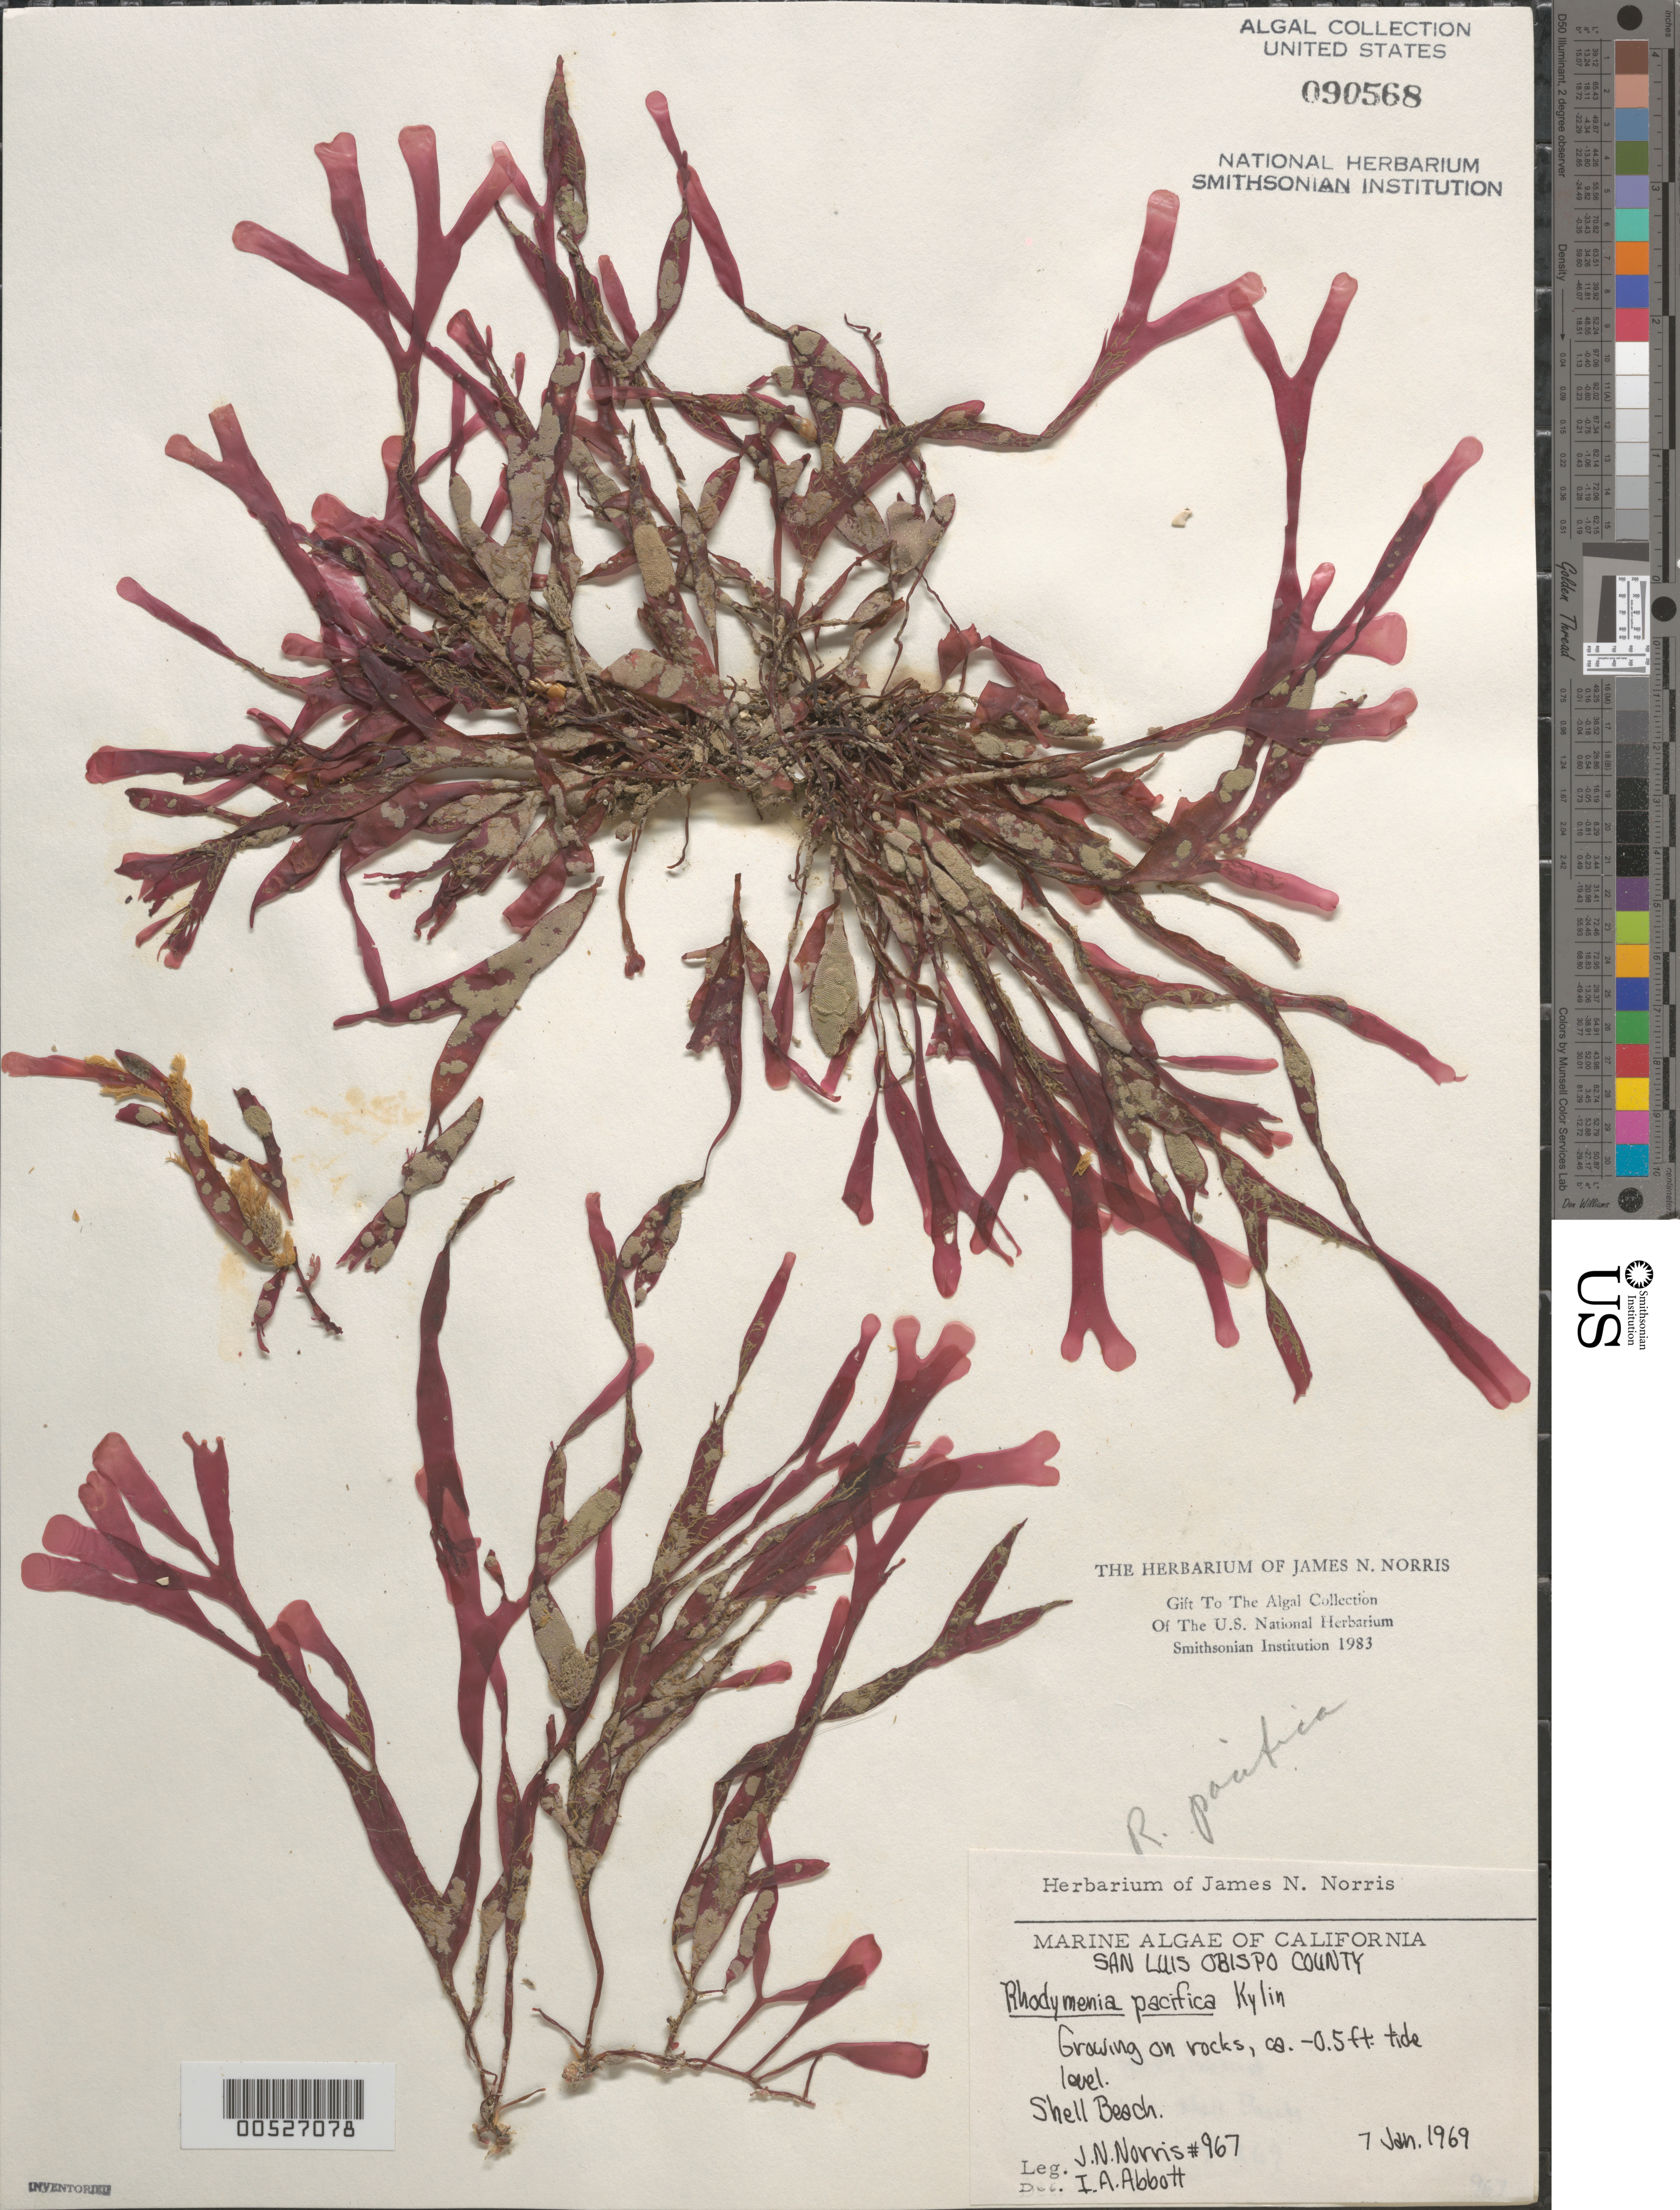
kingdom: Plantae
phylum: Rhodophyta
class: Florideophyceae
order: Rhodymeniales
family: Rhodymeniaceae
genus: Rhodymenia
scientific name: Rhodymenia pacifica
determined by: Abbott, Isabella A.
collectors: J. N. Norris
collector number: JN-967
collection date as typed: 07 Jan 1969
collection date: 1969-01-07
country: United States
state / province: California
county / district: San Luis Obispo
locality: Shell Beach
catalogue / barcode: US 90568